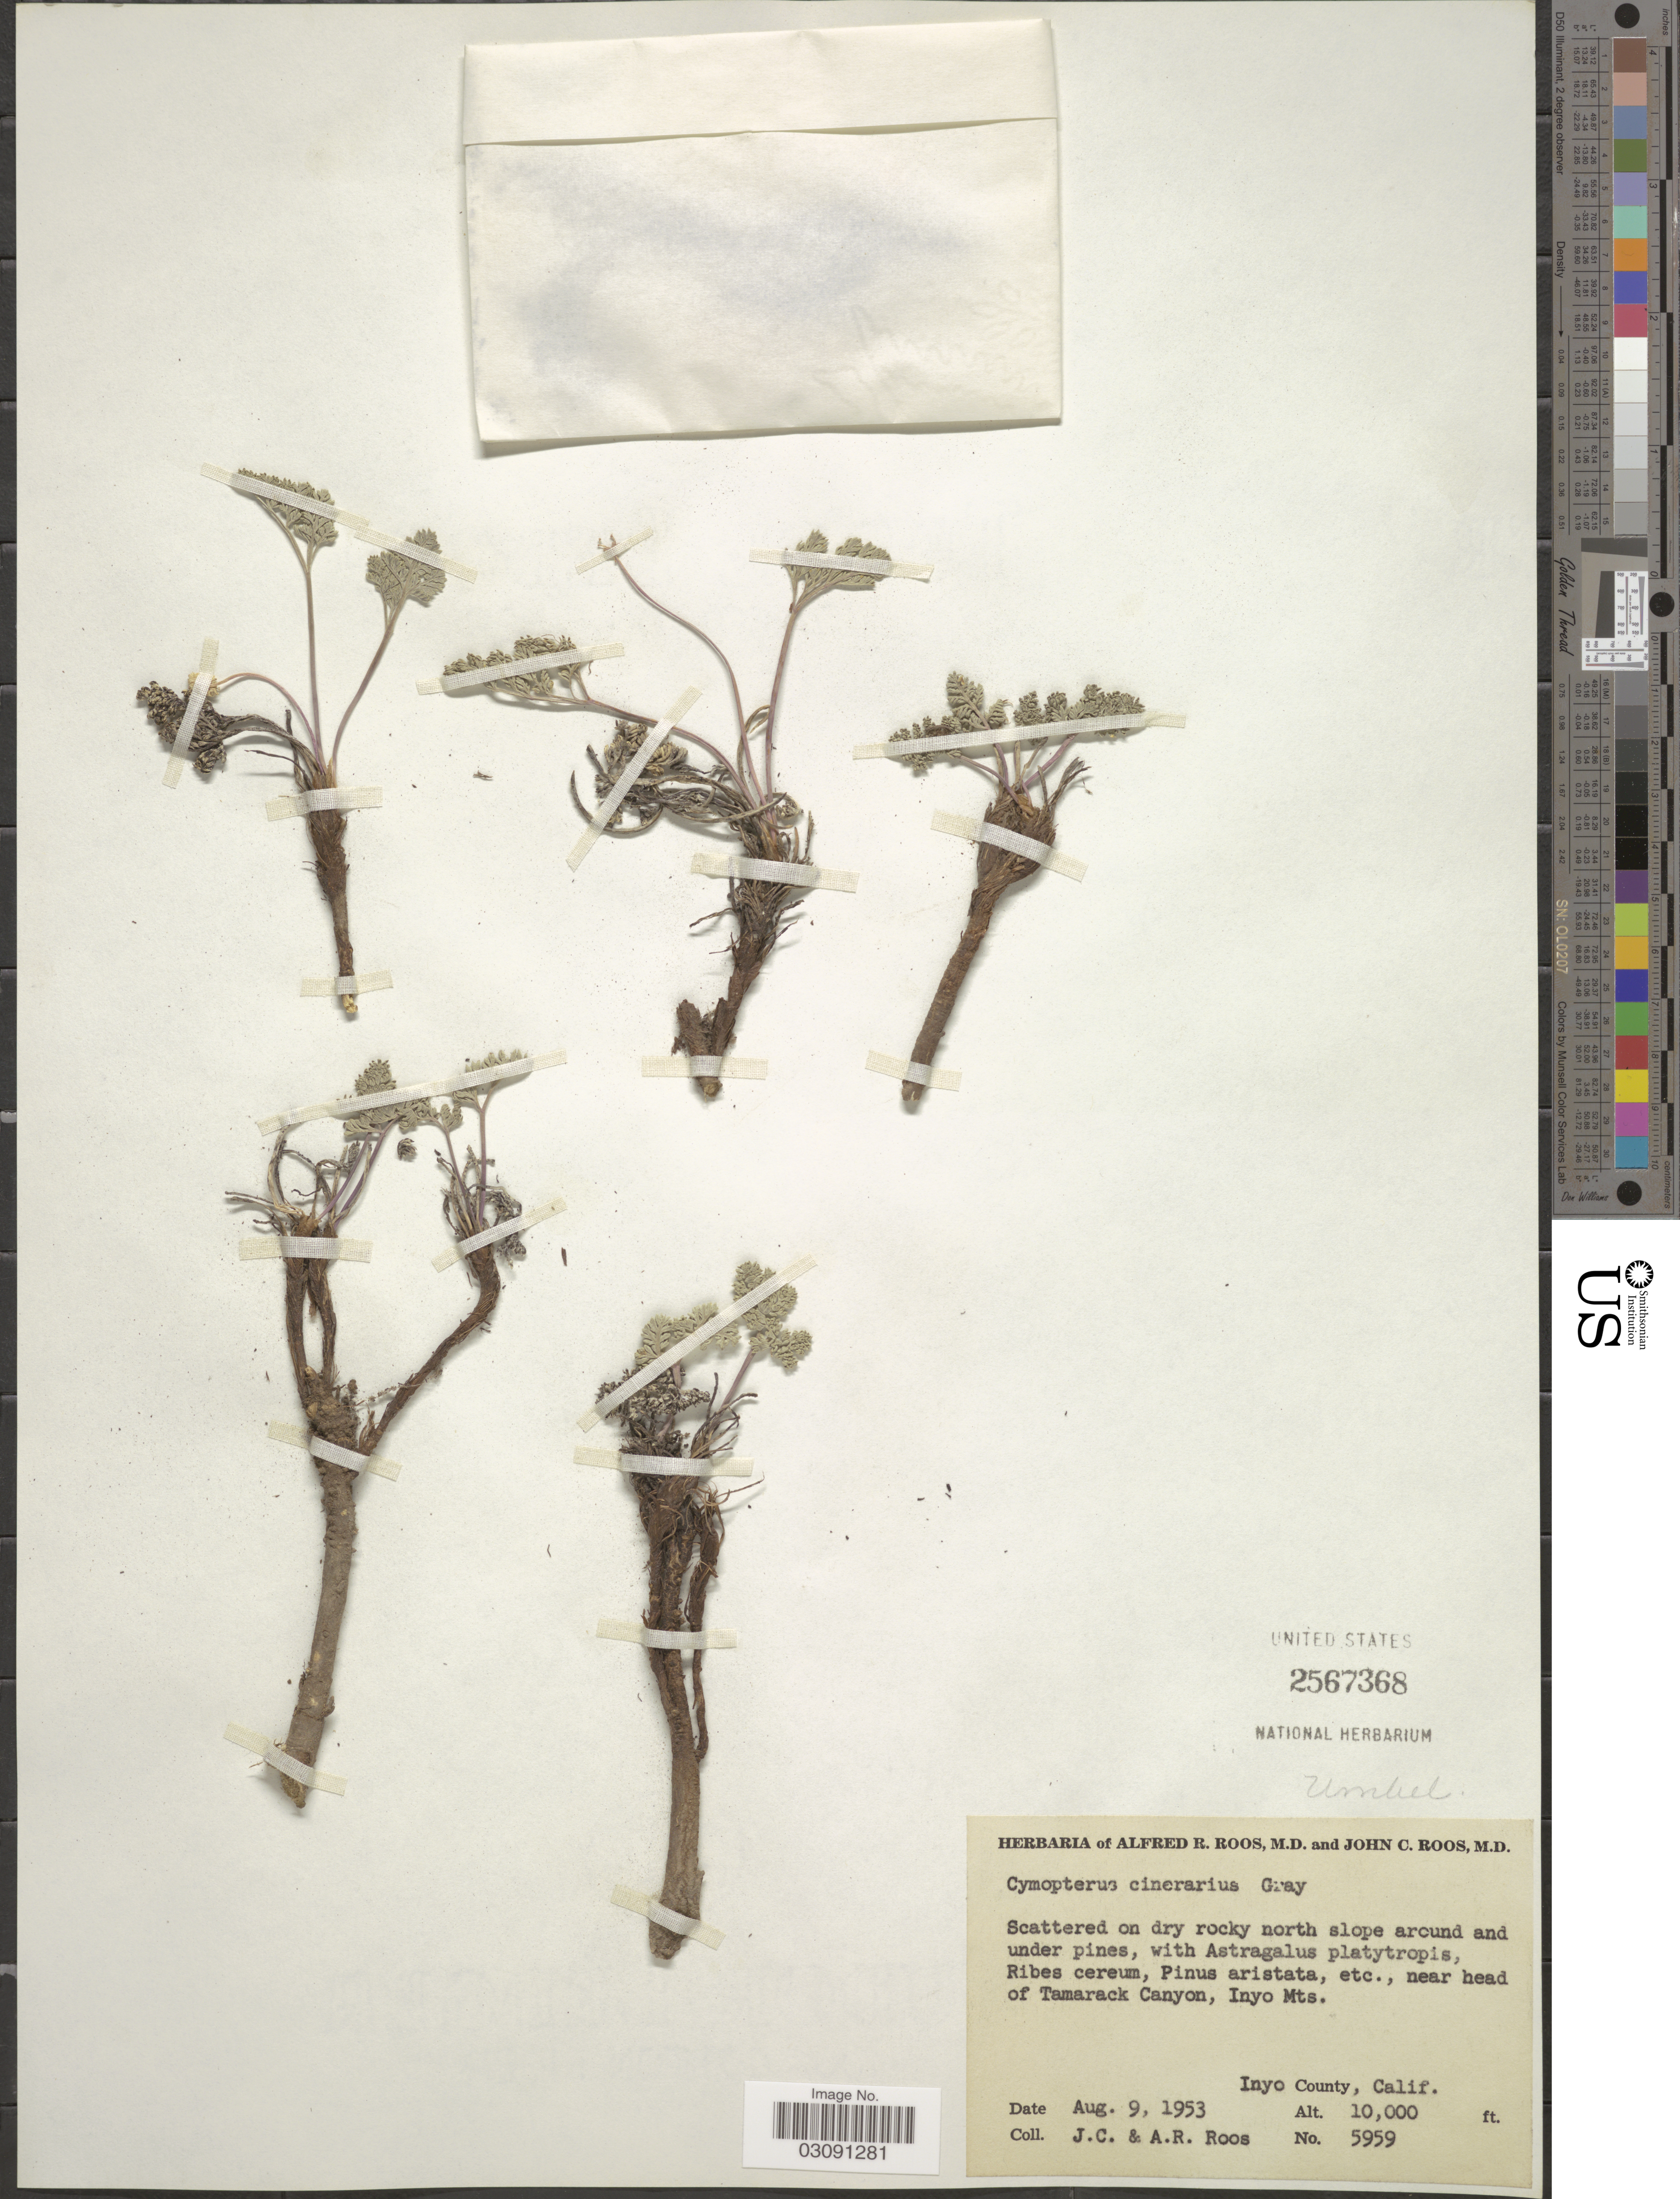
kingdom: Plantae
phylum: Tracheophyta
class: Magnoliopsida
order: Apiales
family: Apiaceae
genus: Cymopterus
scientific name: Cymopterus cinerarius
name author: A. Gray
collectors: J. C. Roos & A. R. Roos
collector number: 5959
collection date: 1953-08-09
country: United States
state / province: California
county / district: Inyo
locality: Near head of Tamarack Canyon, Inyo Mts. Inyo County.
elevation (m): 3048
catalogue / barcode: US 2567368